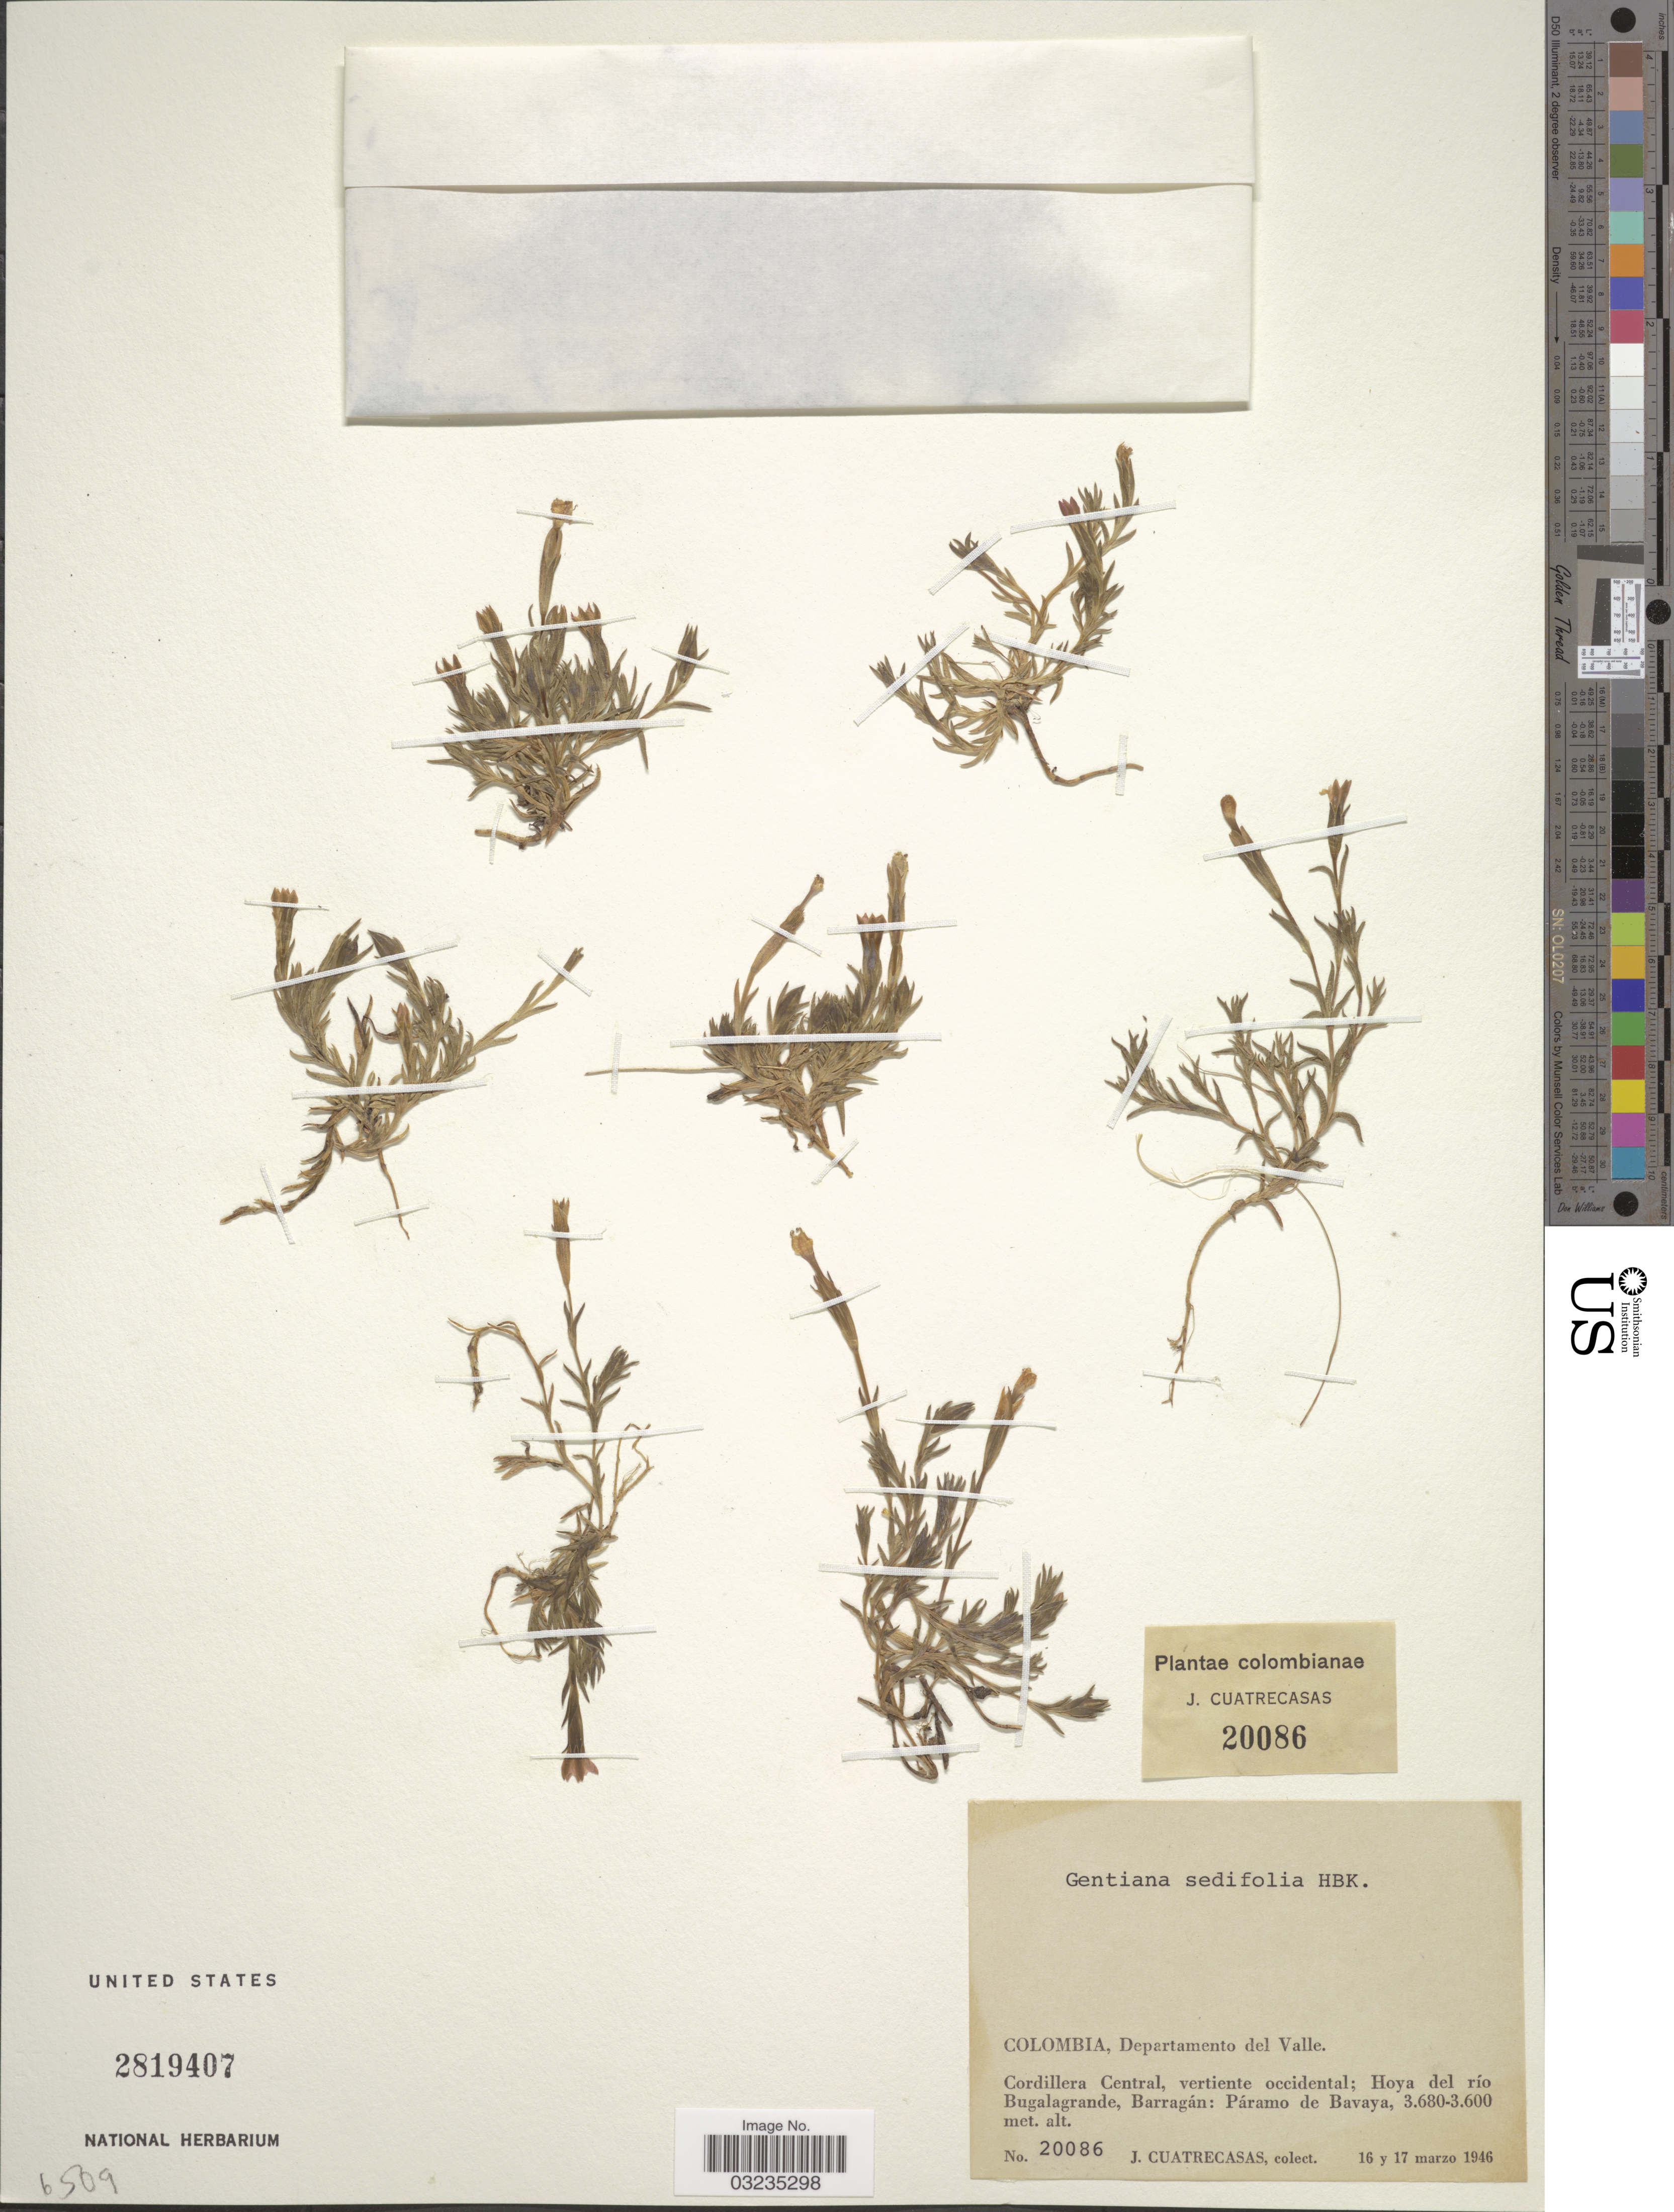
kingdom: Plantae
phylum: Tracheophyta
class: Magnoliopsida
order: Gentianales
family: Gentianaceae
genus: Gentiana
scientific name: Gentiana sedifolia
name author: Kunth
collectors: J. Cuatrecasas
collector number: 20086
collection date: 1946-03-16/1946-03-17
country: Colombia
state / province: Valle del Cauca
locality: Departamento del Valle. Cordillera Central, vertiente occidental; Hoya del río Bugalagrande, Barragán: Páramo de Bavaya.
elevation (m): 3600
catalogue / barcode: US 2819407